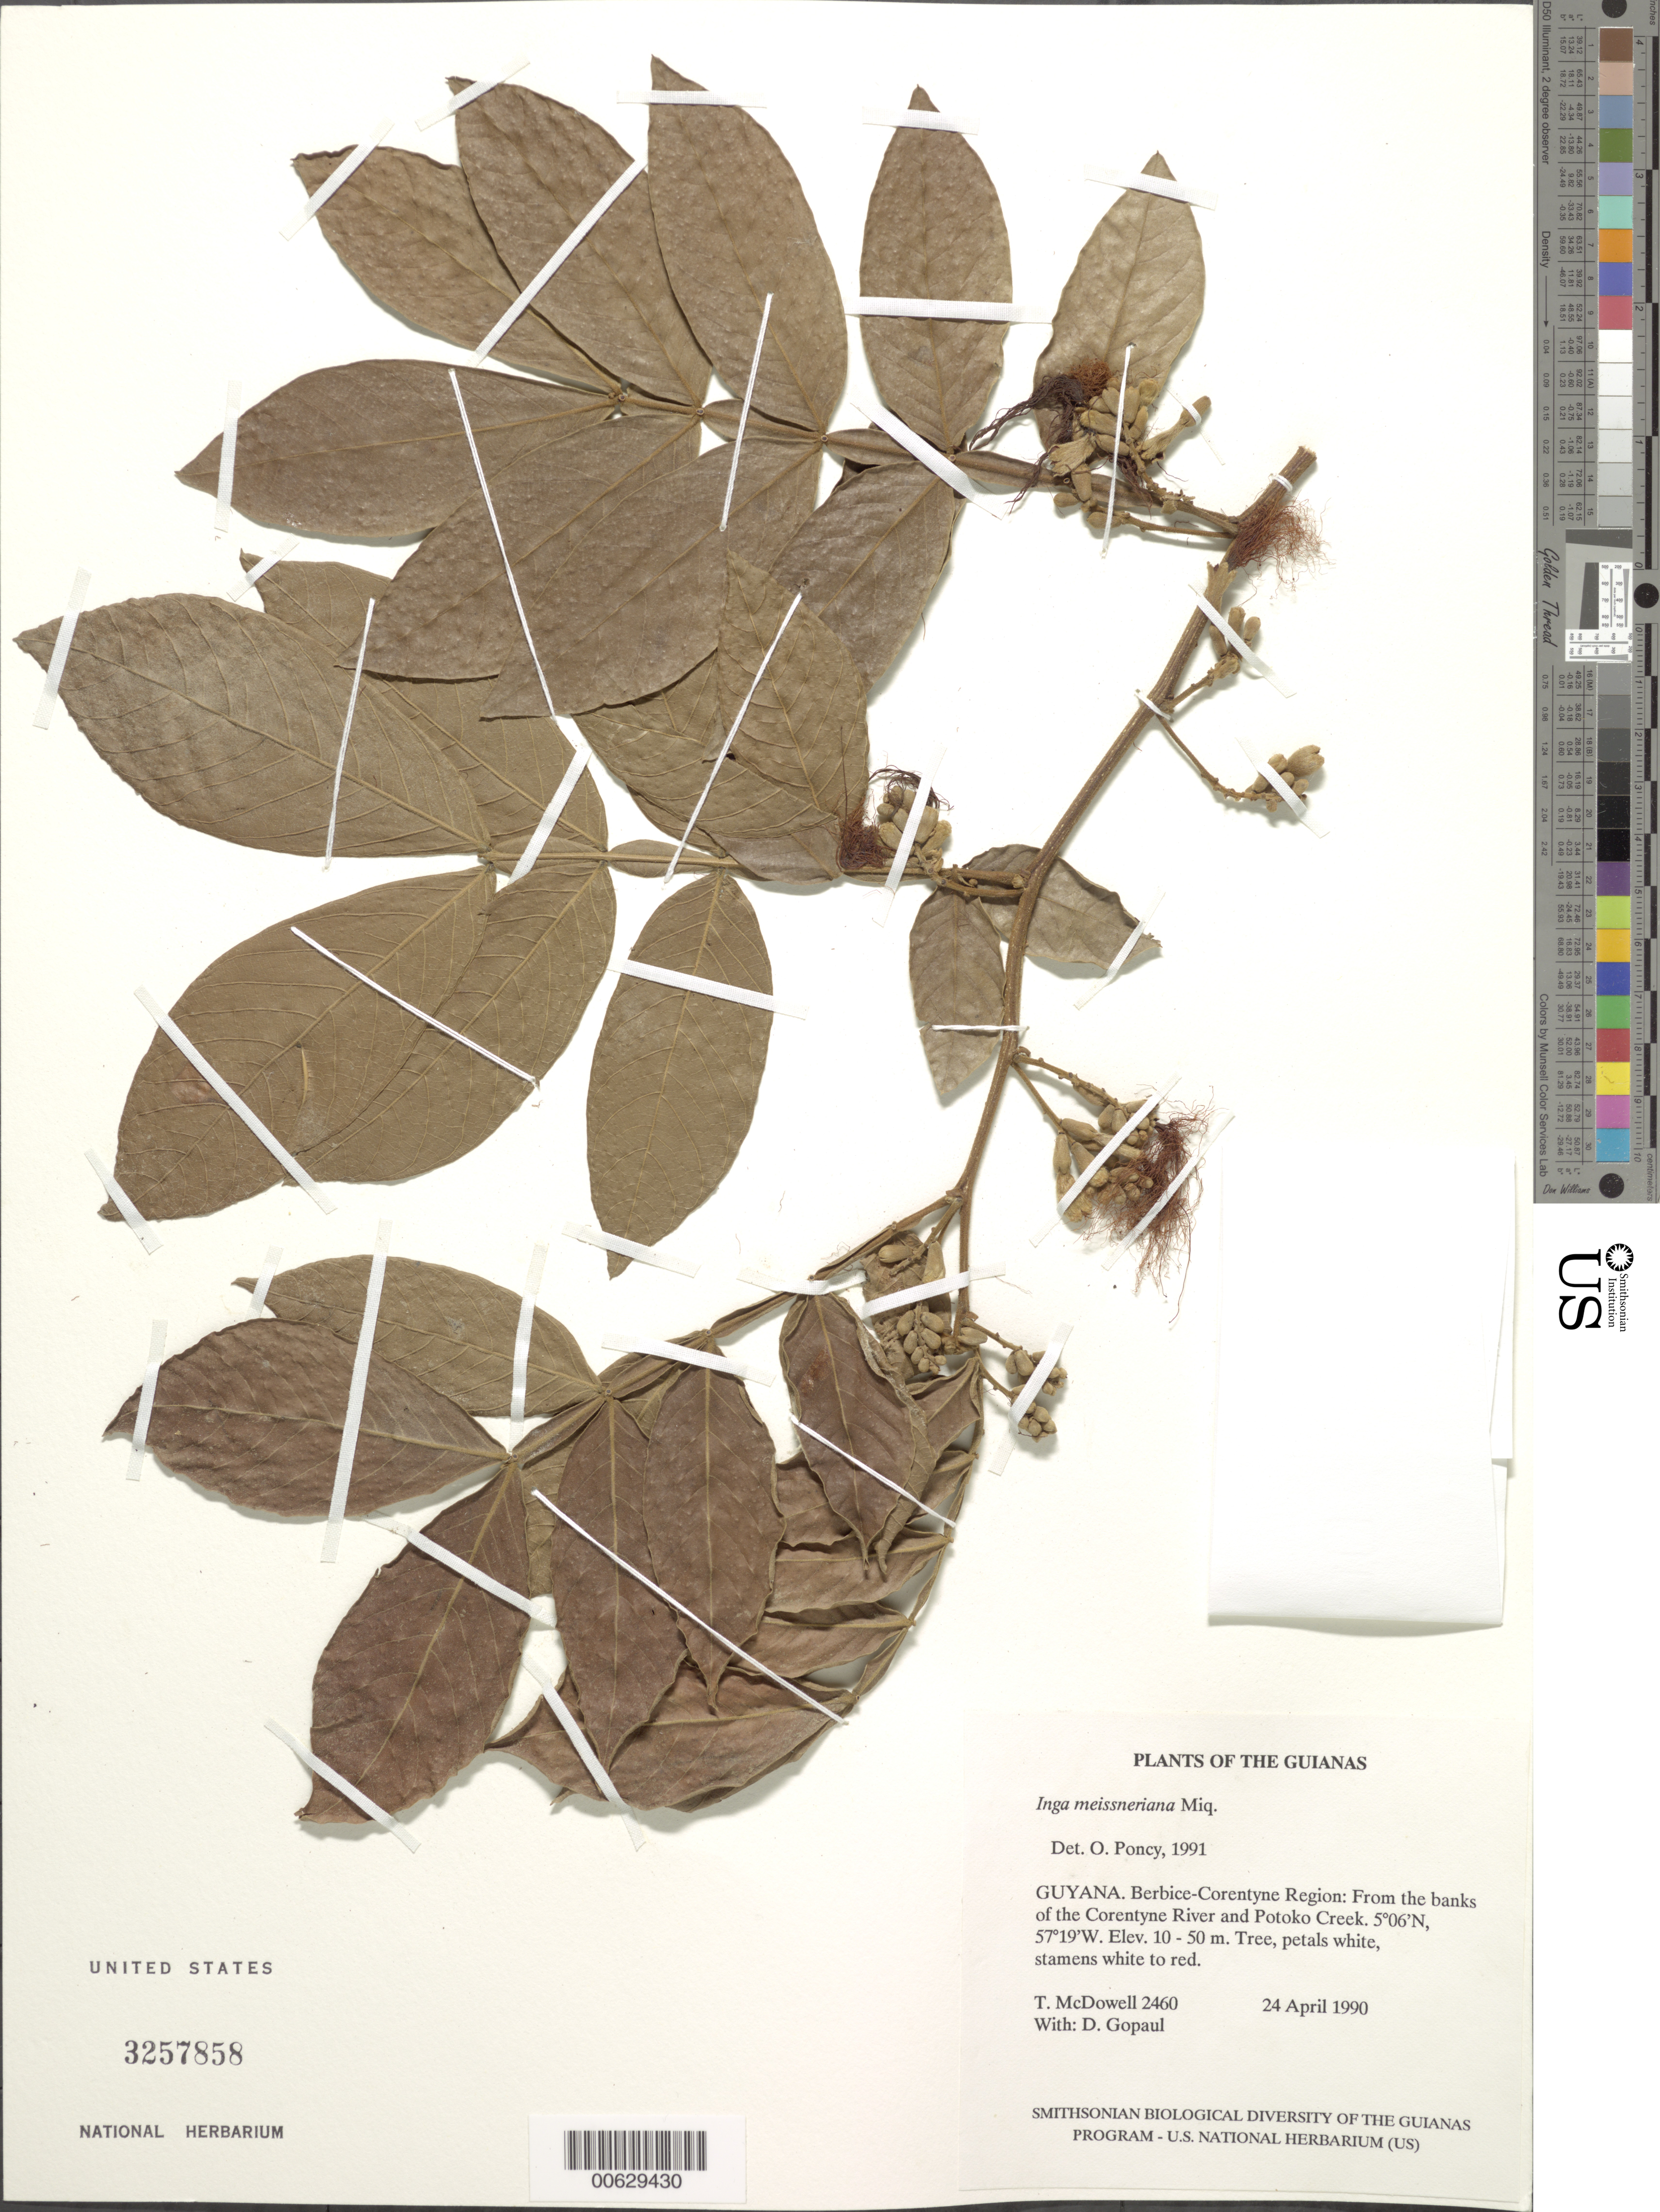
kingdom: Plantae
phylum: Tracheophyta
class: Magnoliopsida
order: Fabales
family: Fabaceae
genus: Inga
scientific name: Inga vera subsp. affinis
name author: (DC.) T.D. Penn.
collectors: T. McDowell & D. Gopaul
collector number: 2460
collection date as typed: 24 April 1990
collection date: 1990-04-24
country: Guyana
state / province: E. Berbice-Corentyne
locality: Corentyne River and Potoko Creek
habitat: Banks of creek and river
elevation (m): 10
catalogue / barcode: US 3257858